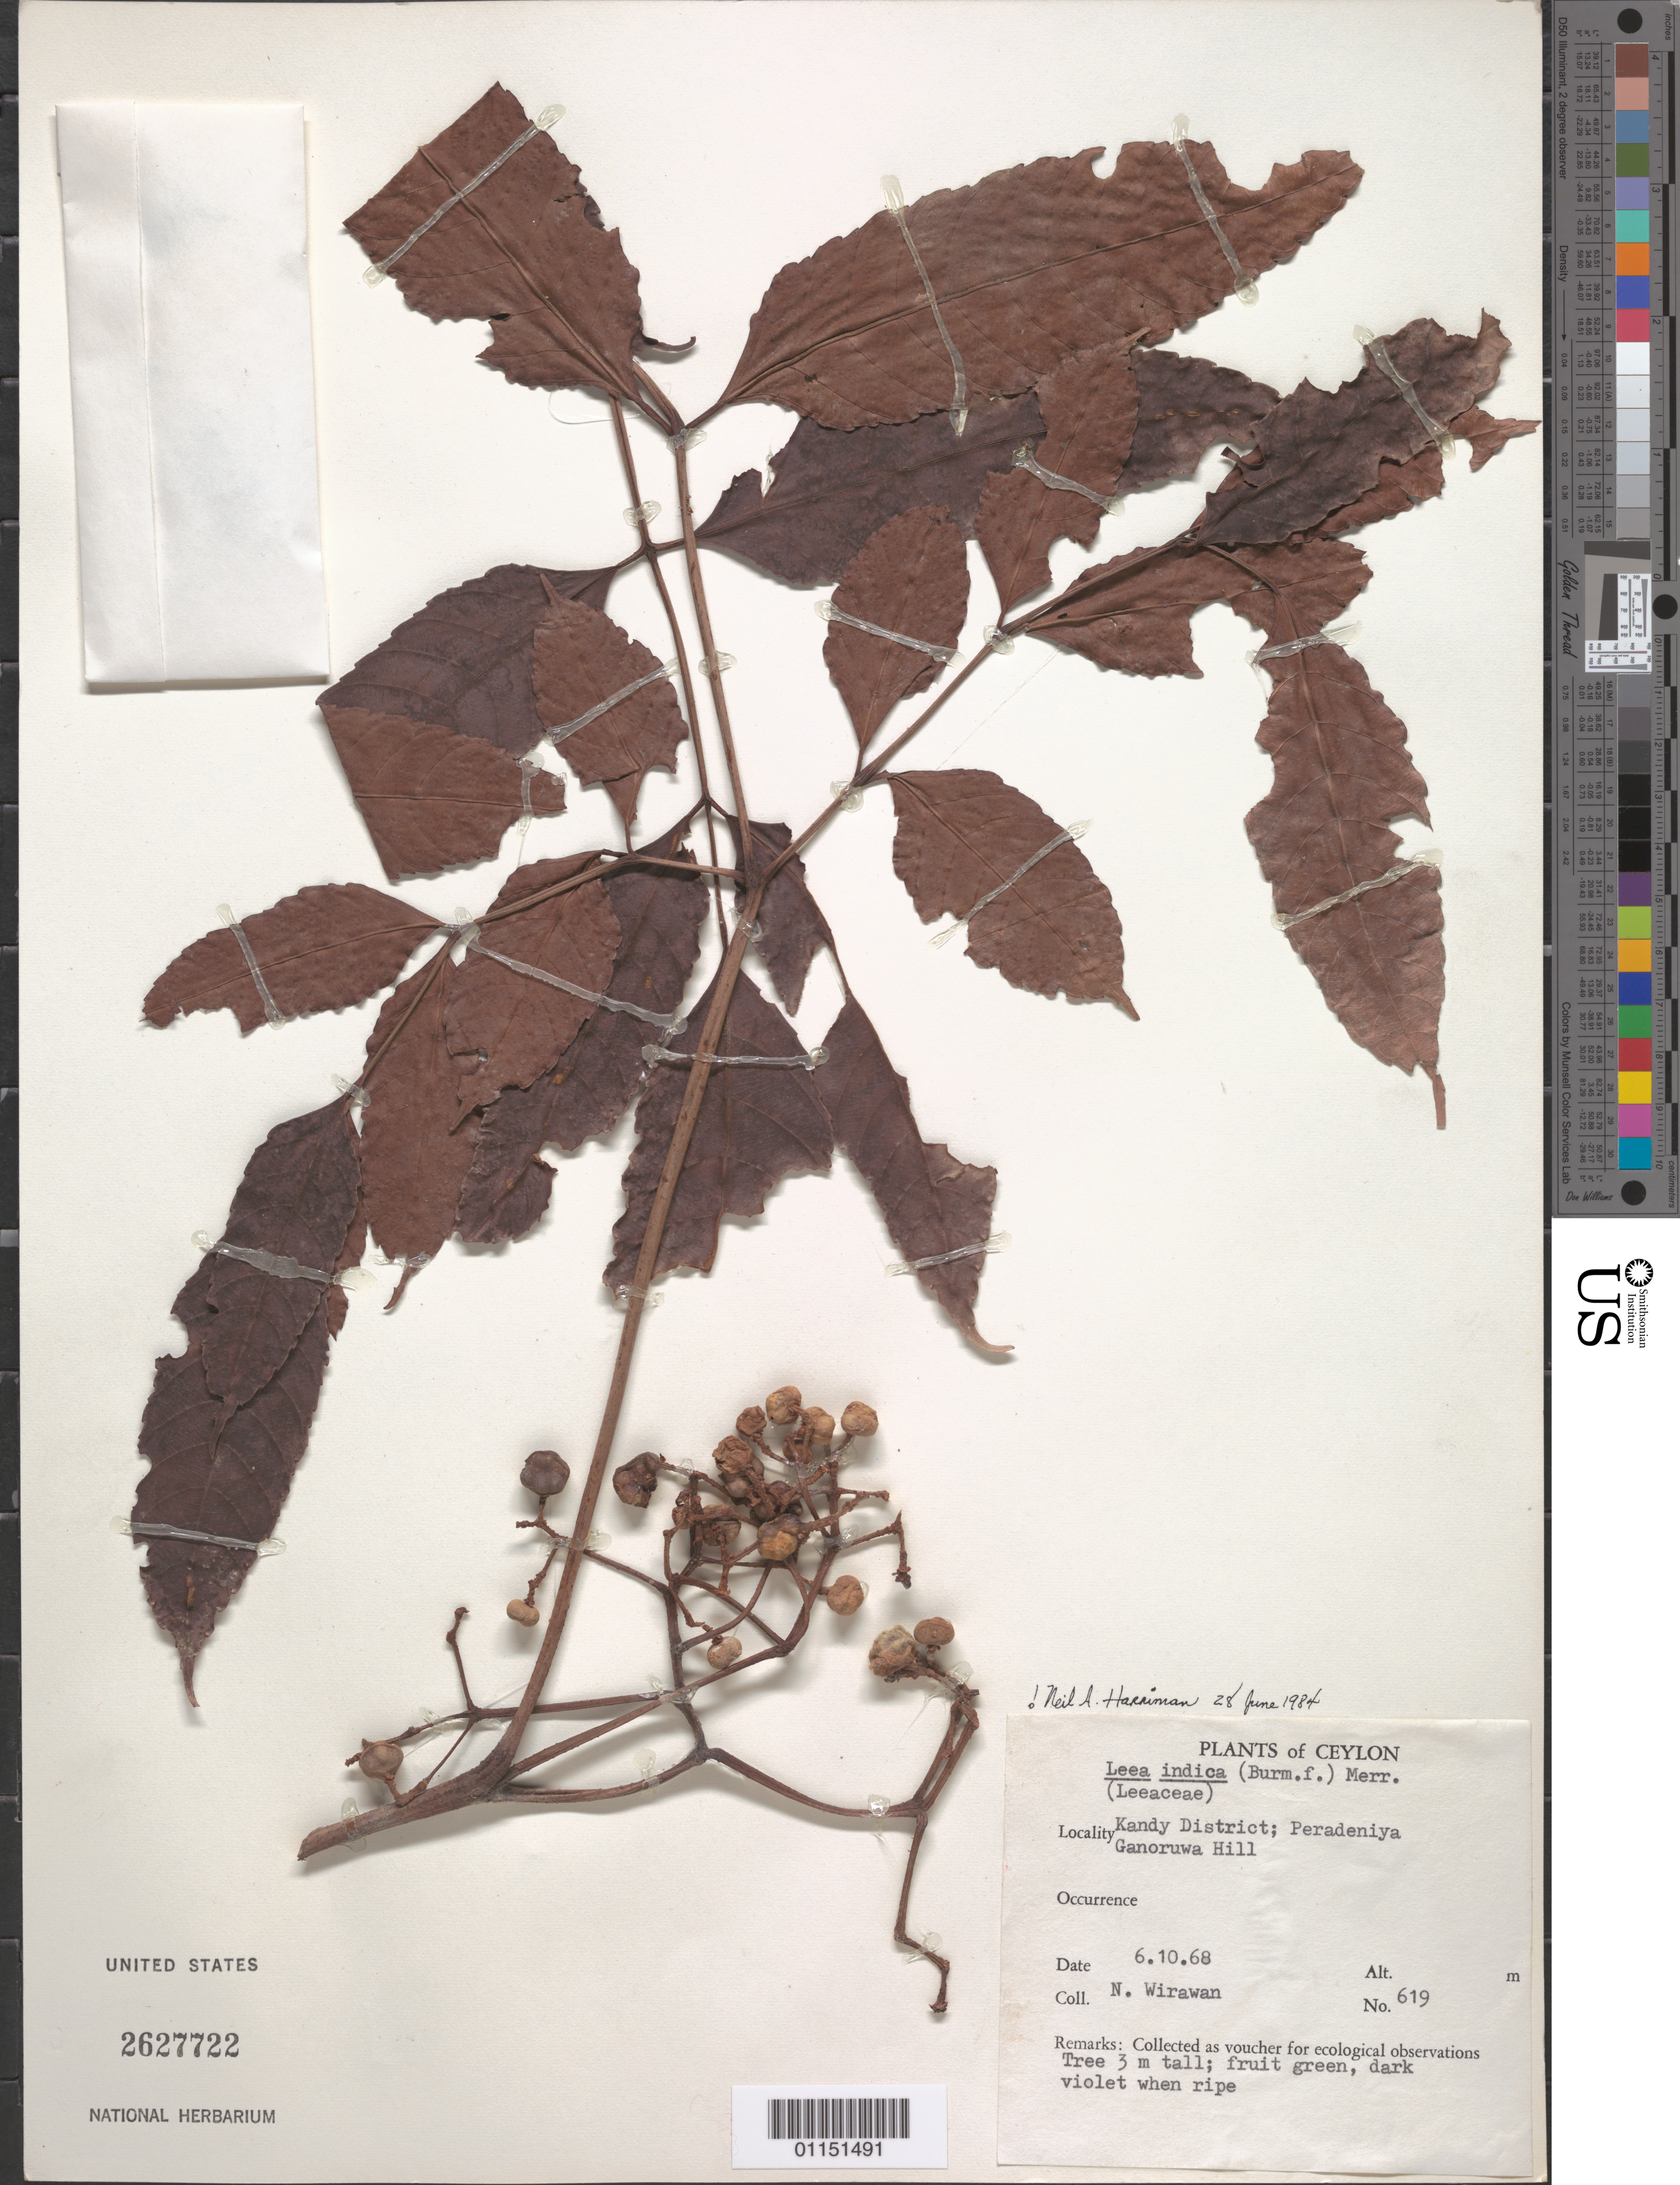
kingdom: Plantae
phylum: Tracheophyta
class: Magnoliopsida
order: Vitales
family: Vitaceae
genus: Leea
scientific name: Leea indica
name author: (Burm. f.) Merr.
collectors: N. Wirawan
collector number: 619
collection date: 1968-10-06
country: Sri Lanka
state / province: Central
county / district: Kandy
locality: Peradeniya. Ganoruwa Hill.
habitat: Tree.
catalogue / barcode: US 2627722